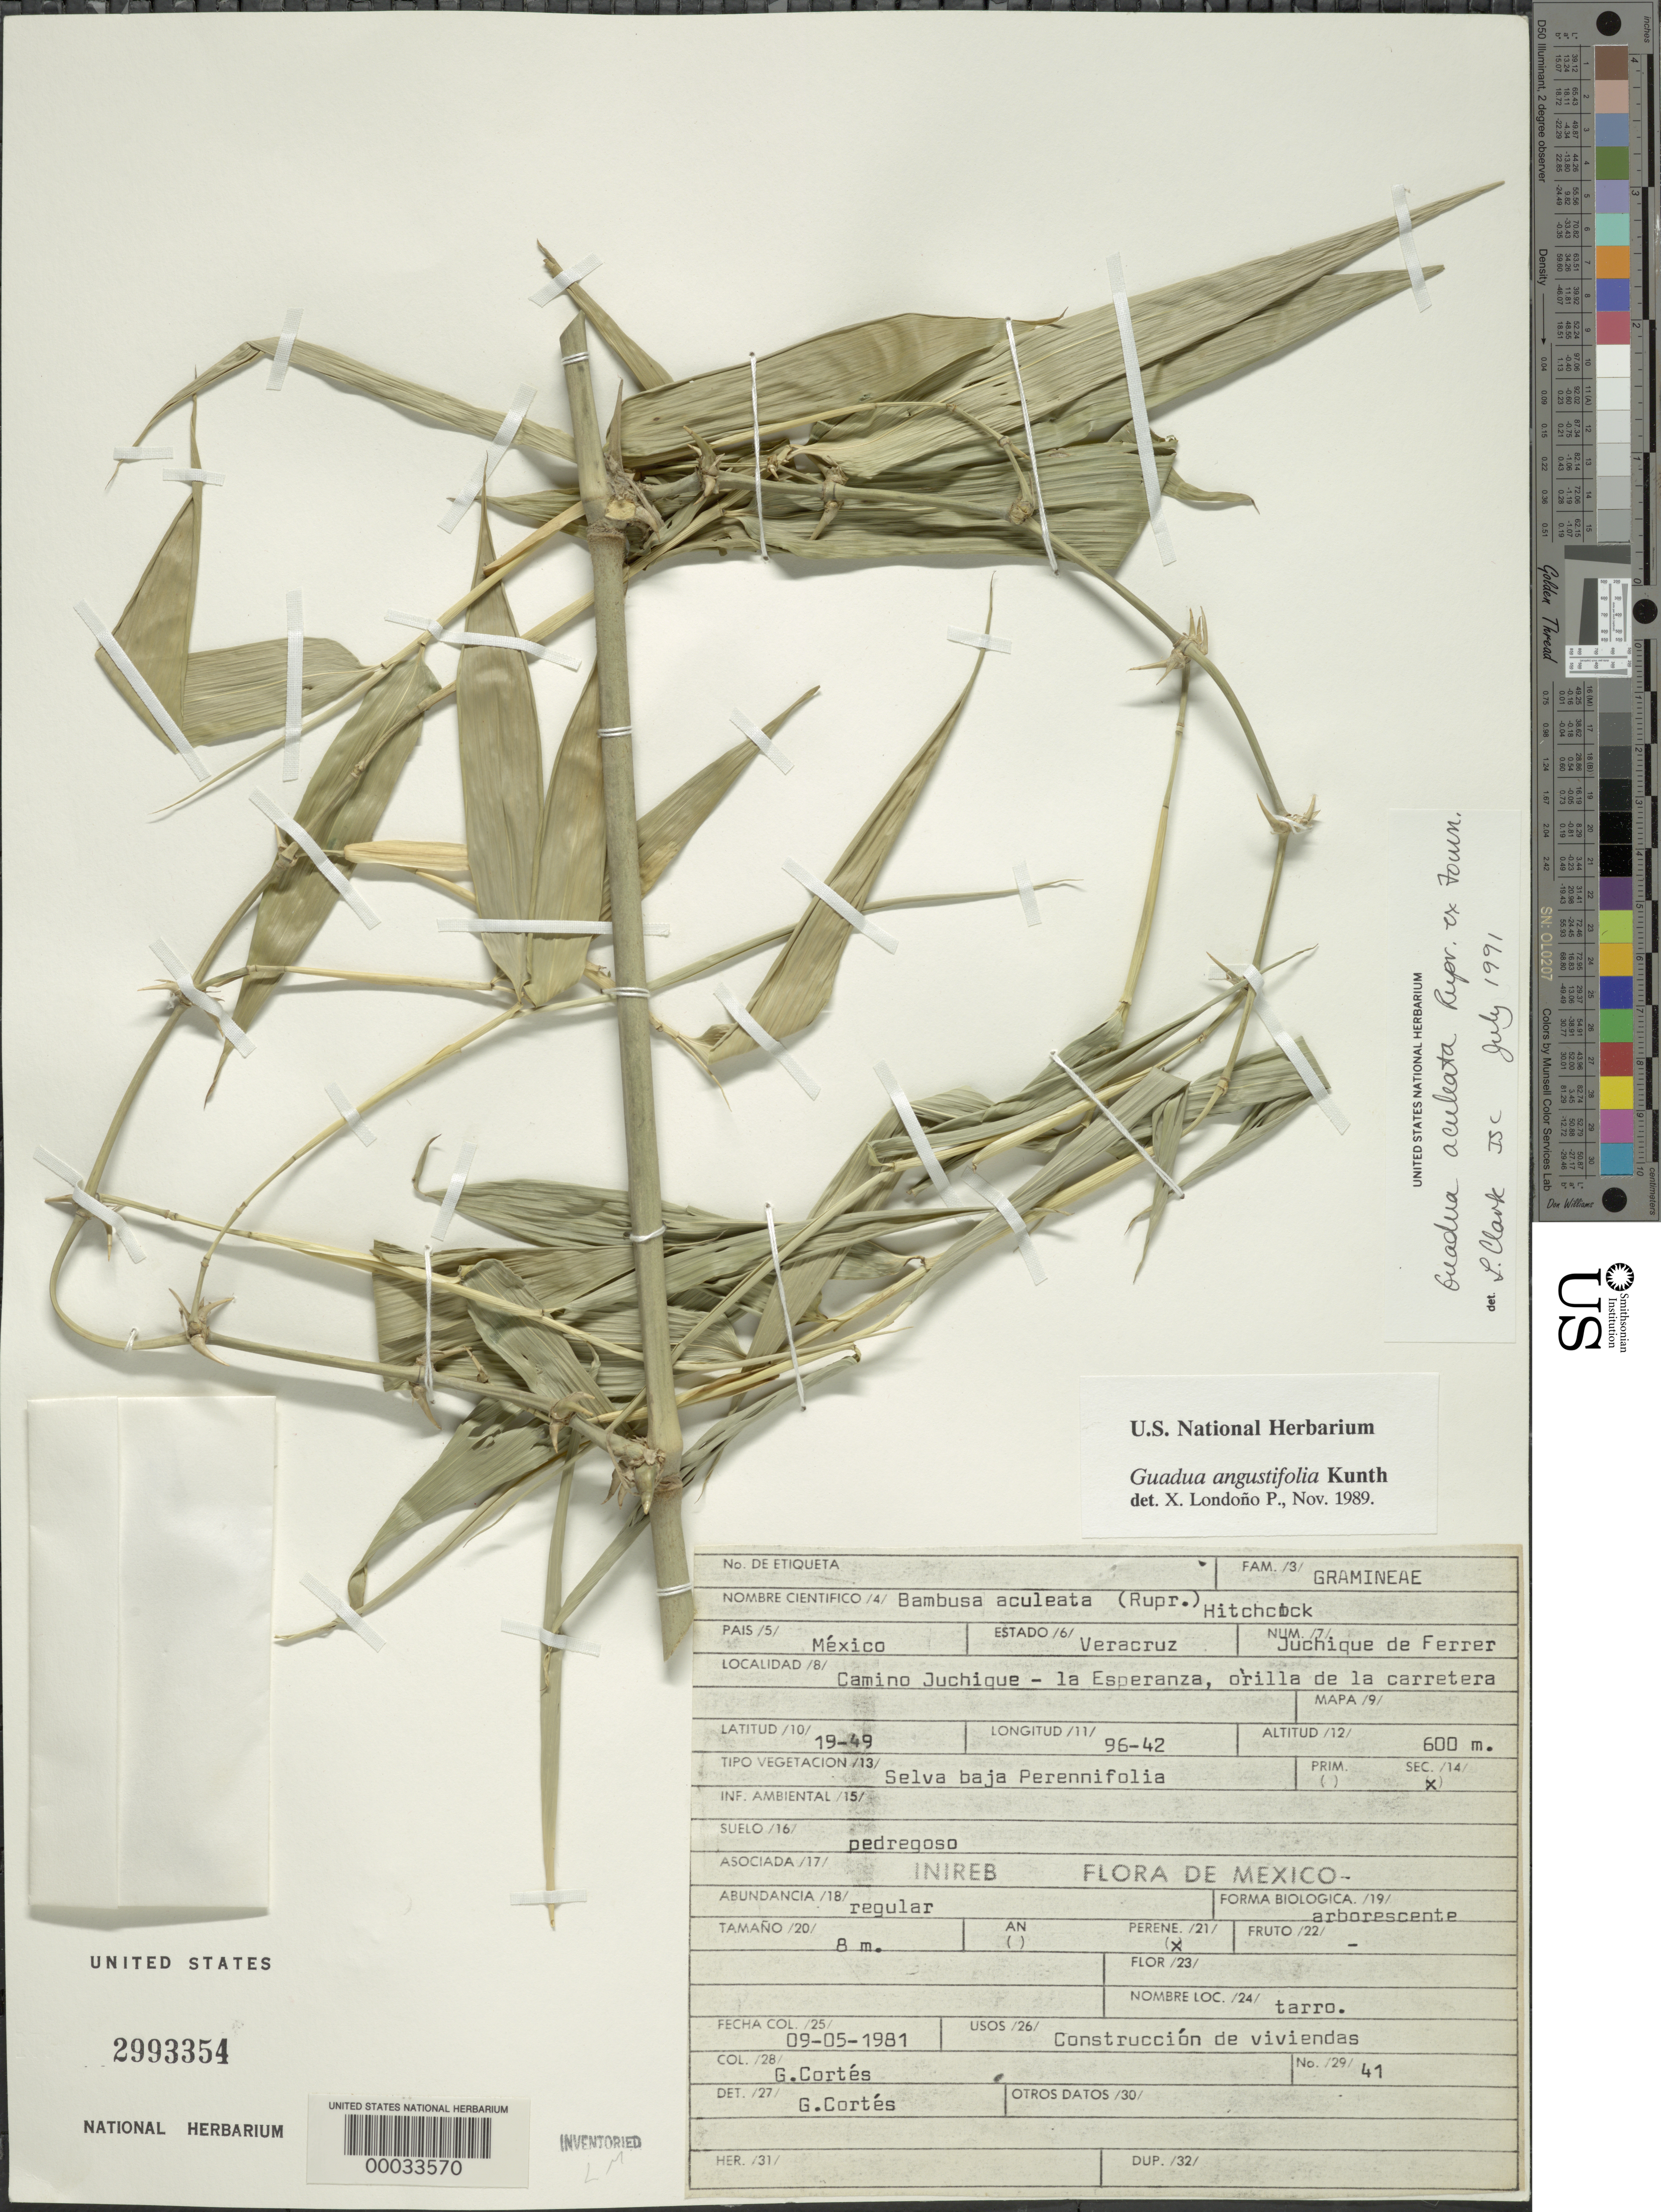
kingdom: Plantae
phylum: Tracheophyta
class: Liliopsida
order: Poales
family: Poaceae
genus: Guadua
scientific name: Guadua aculeata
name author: Rupr. ex E. Fourn.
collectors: G. Cortés R.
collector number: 41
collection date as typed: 09 May 1981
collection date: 1981-05-09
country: Mexico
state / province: Veracruz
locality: Juchique - la Esperanza road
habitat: Orilla de la carretera; pedregoso suelo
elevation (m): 600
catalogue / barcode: US 2993354